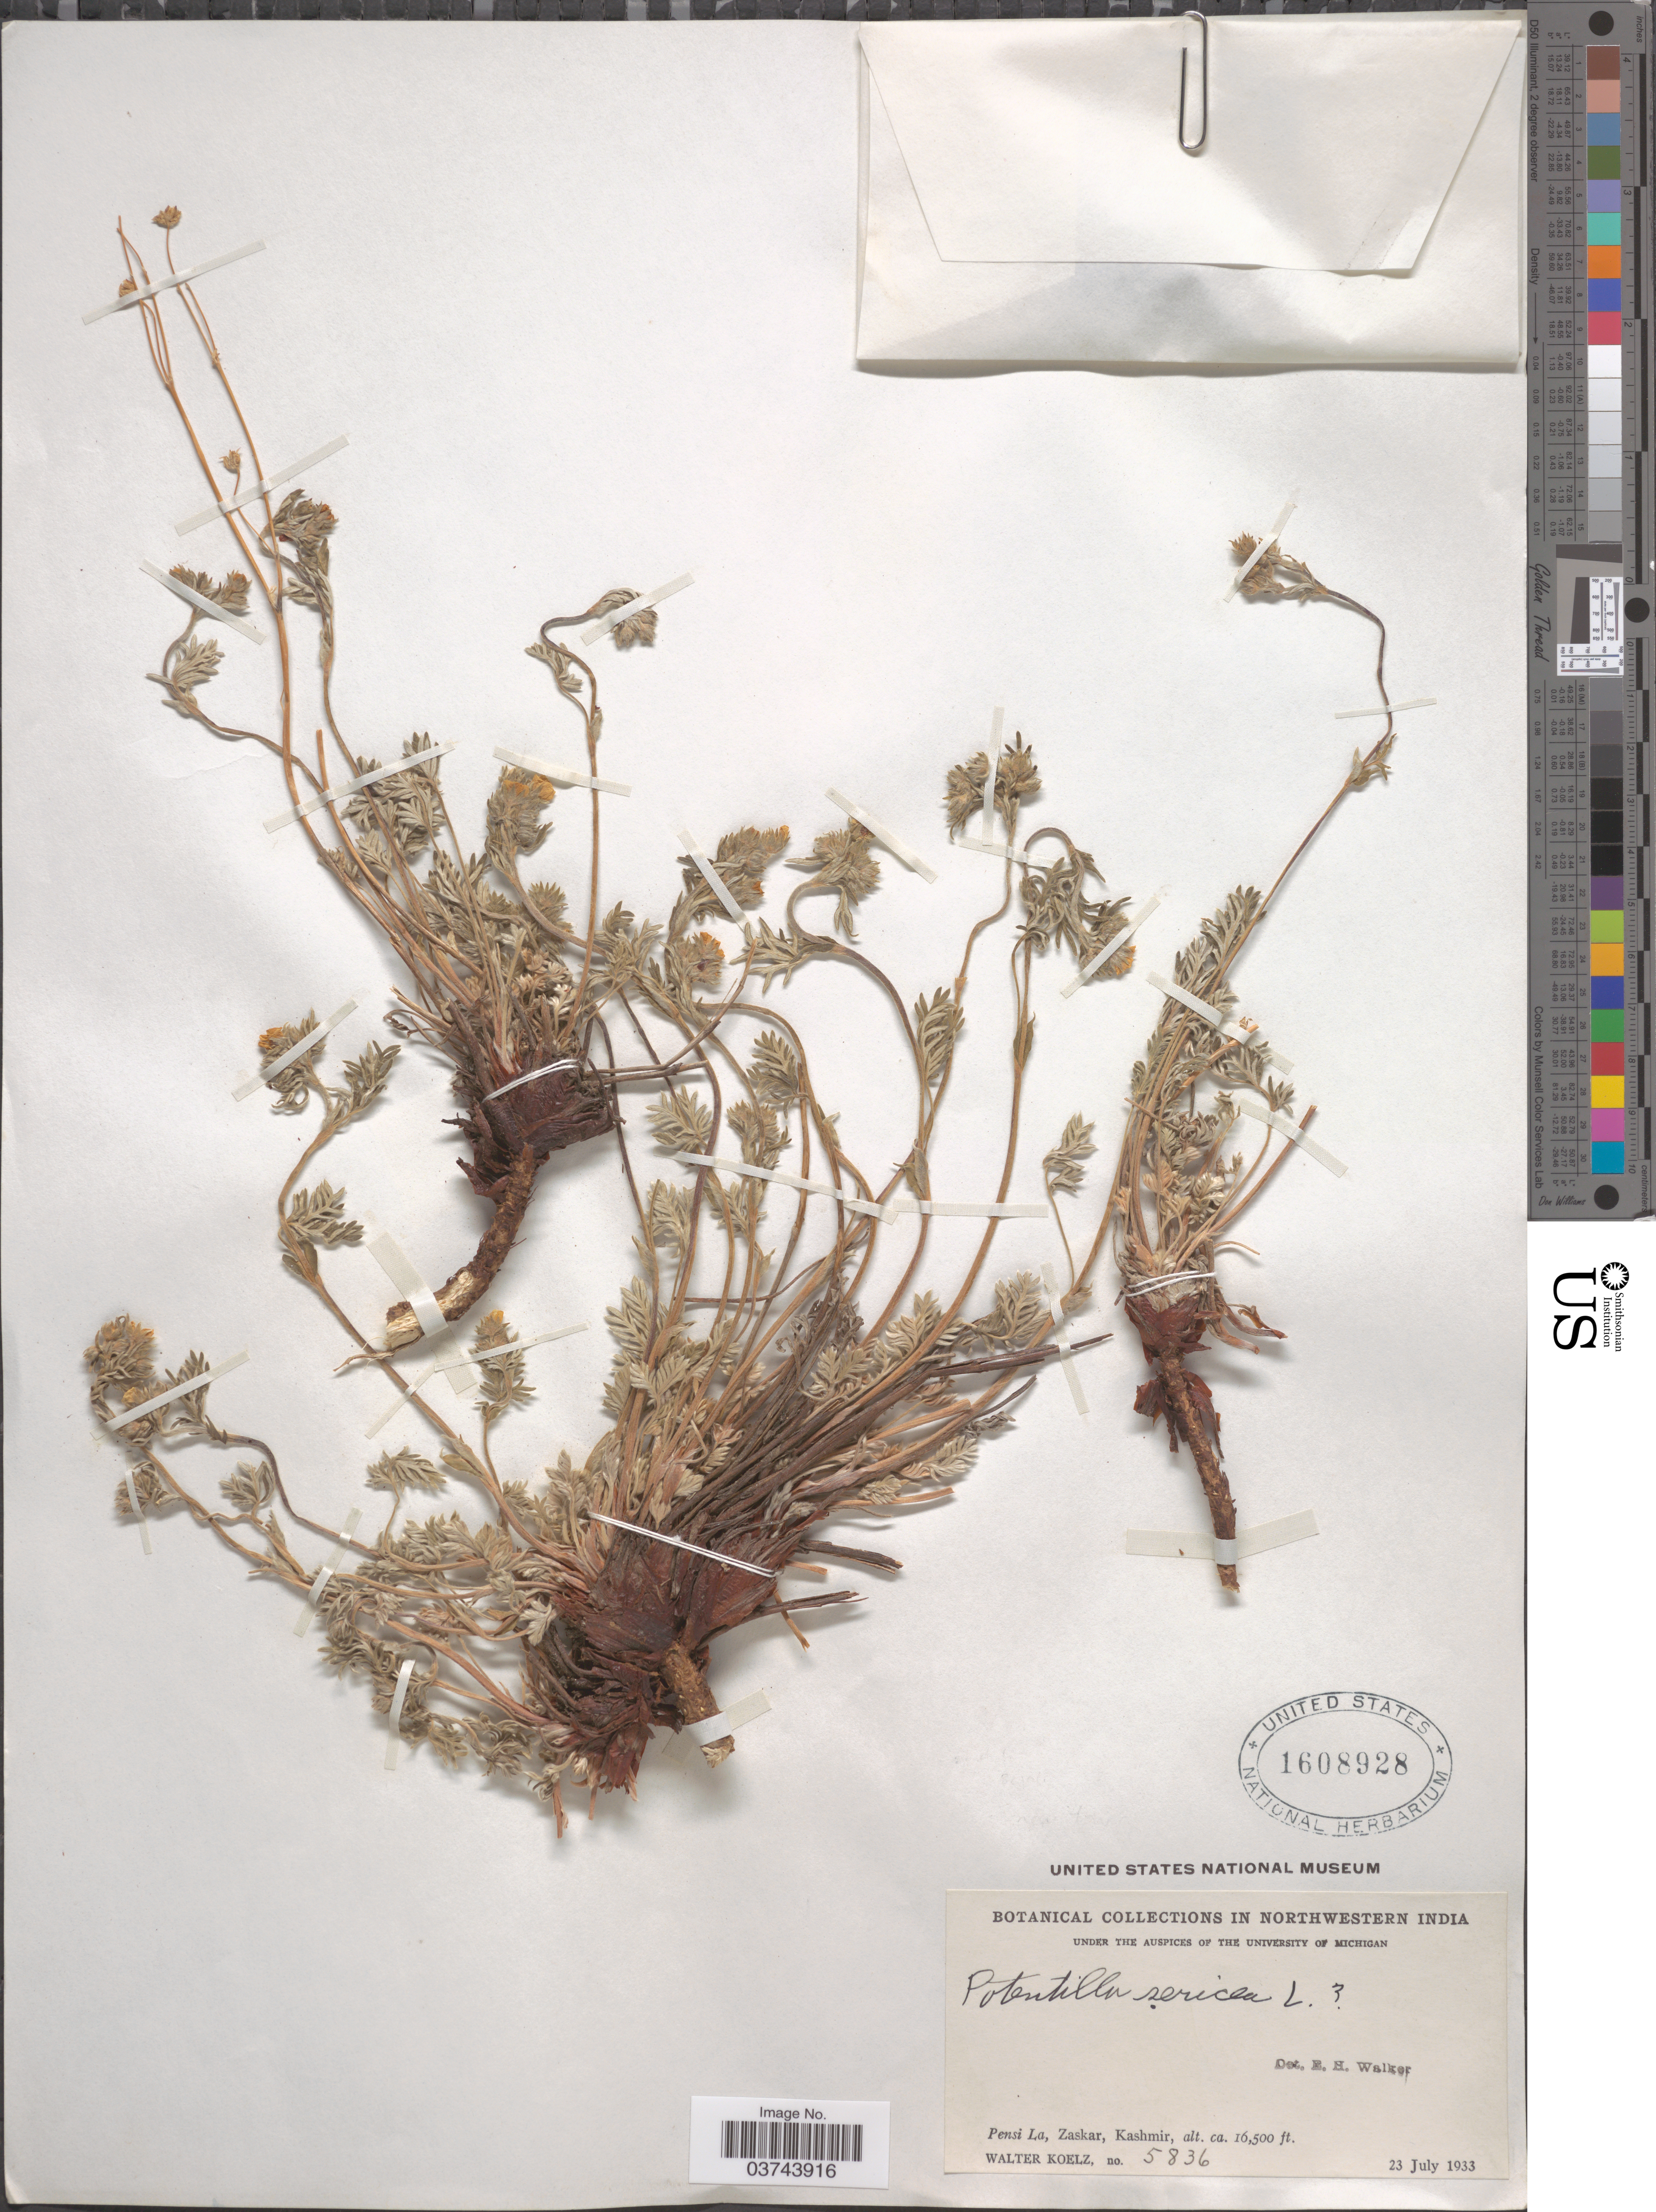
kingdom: Plantae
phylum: Tracheophyta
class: Magnoliopsida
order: Rosales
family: Rosaceae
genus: Potentilla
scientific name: Potentilla sericea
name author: L.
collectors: W. N. Koelz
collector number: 5836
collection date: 1933-07-23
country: India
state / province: Jammu and Kashmir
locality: Northwestern India. Pensi La, Zaskar, Kashmir.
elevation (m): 5029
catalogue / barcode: US 1608928